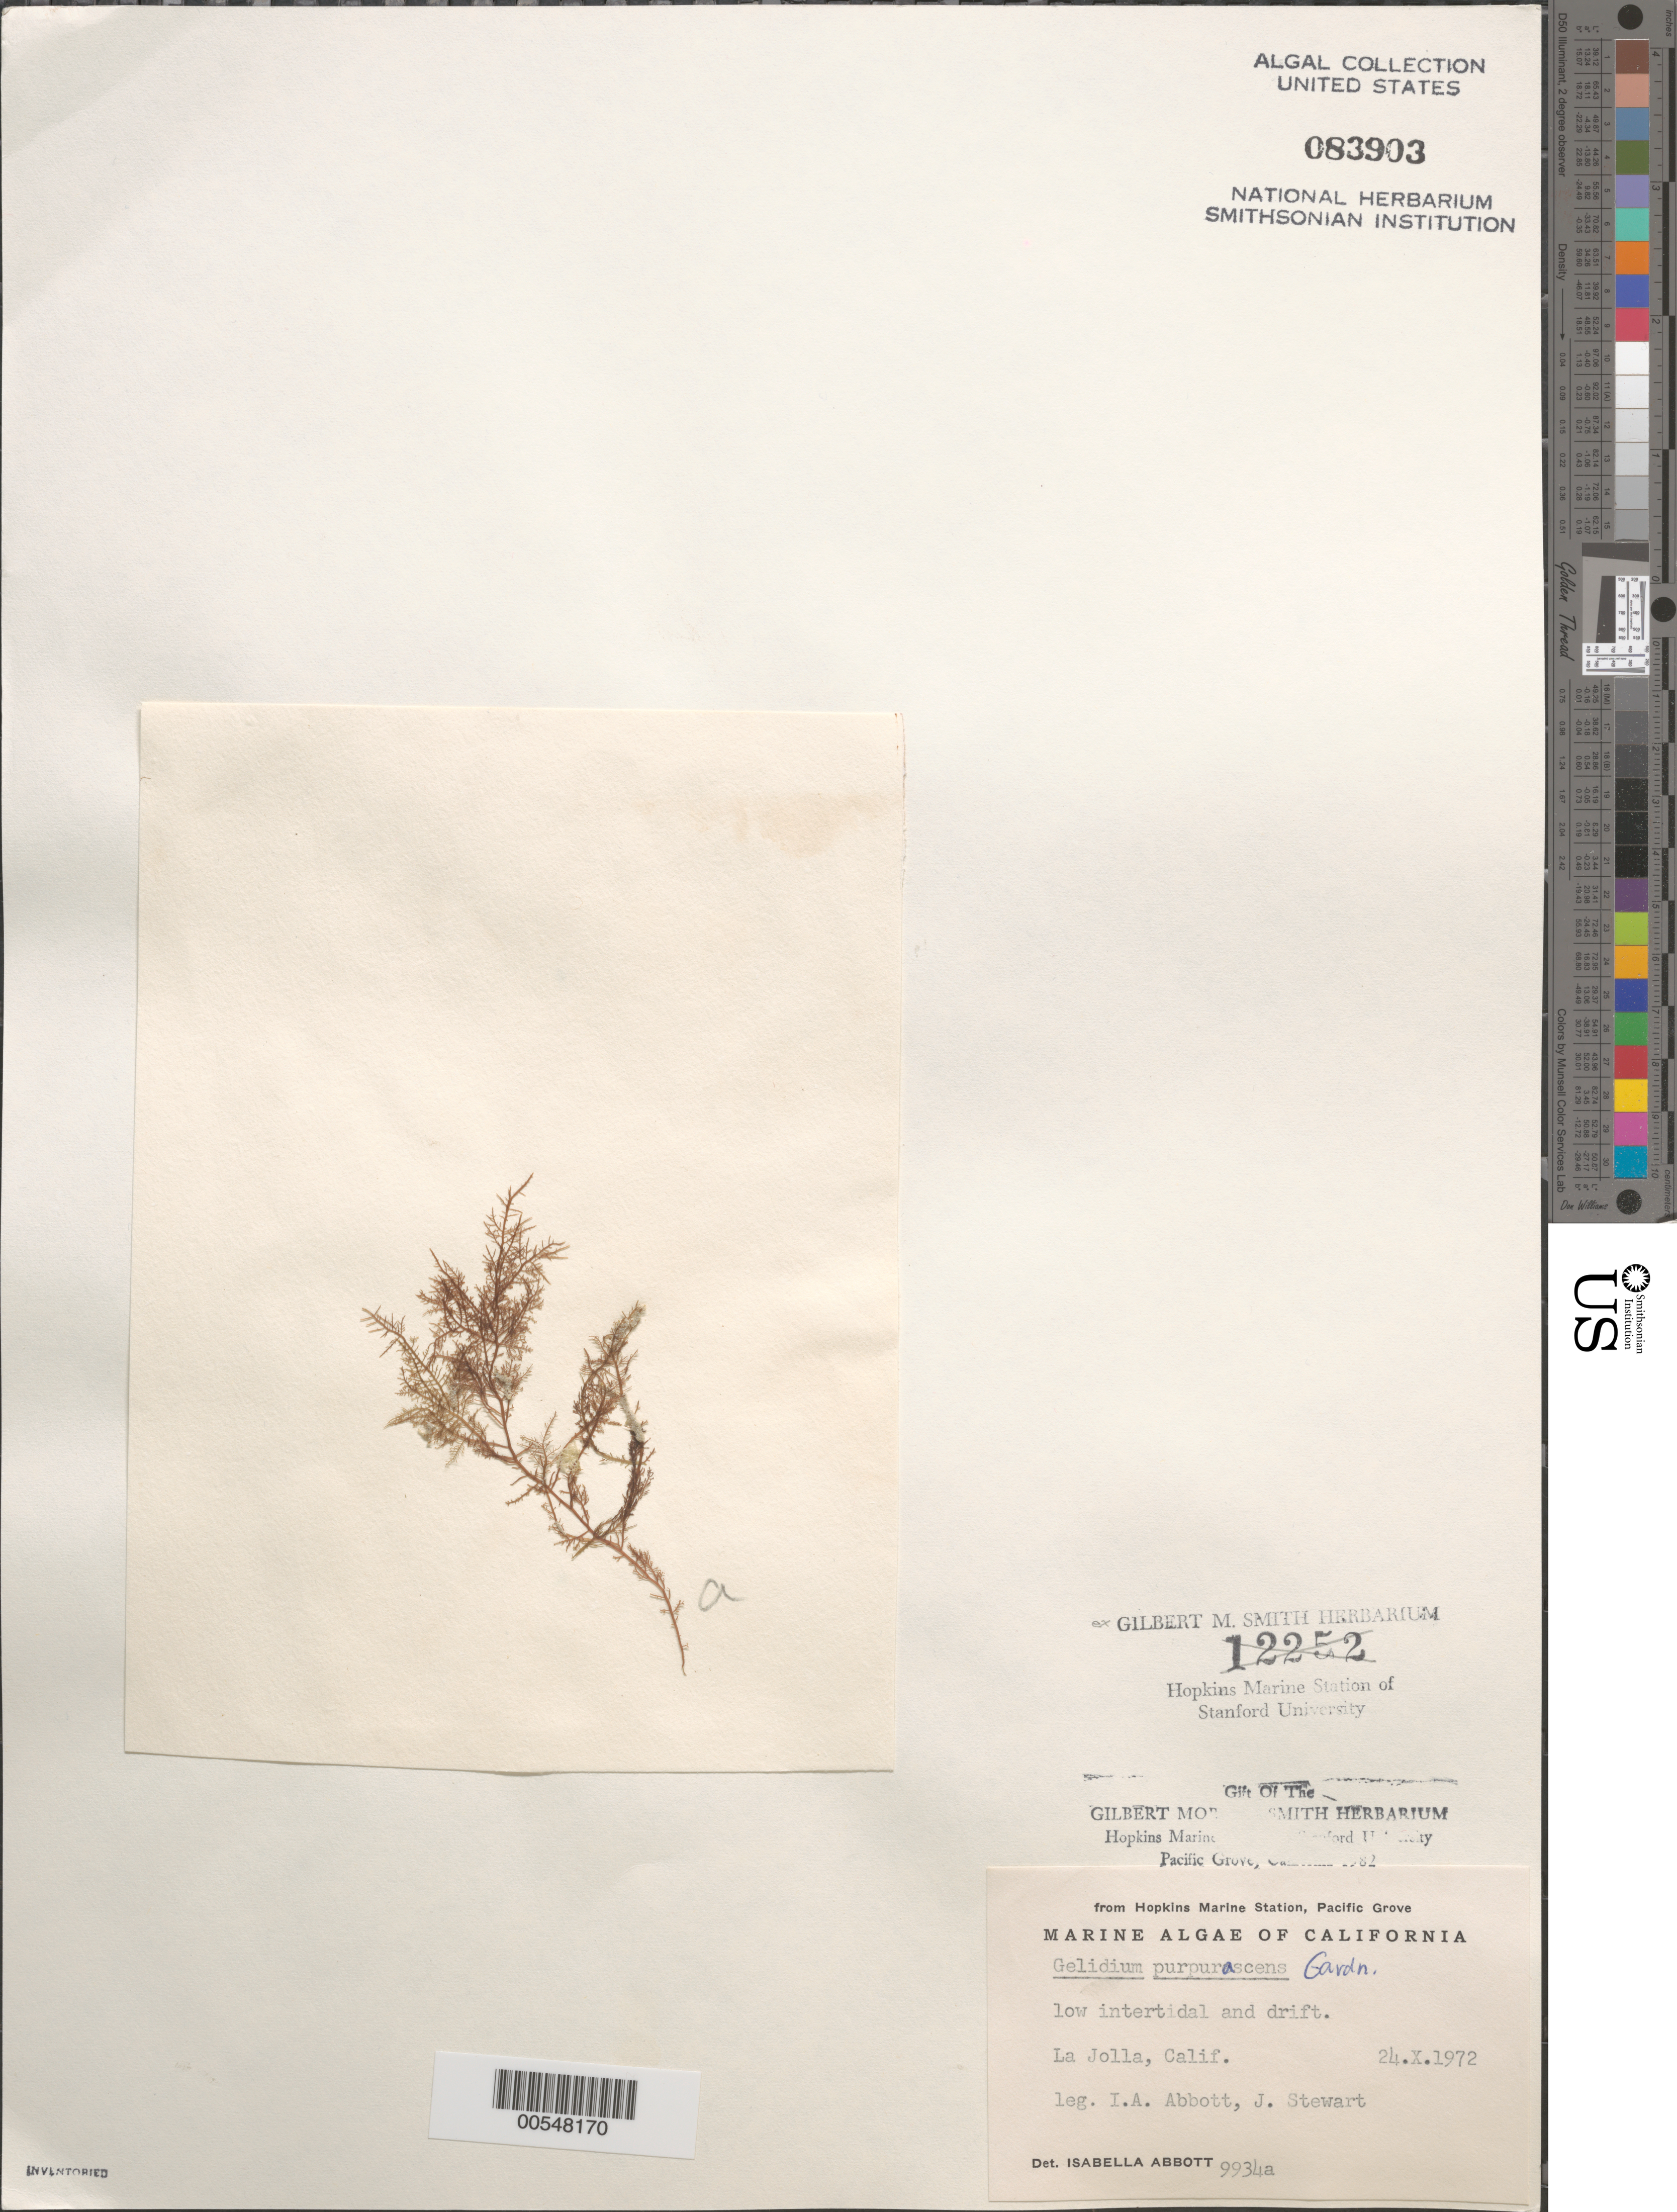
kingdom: Plantae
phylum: Rhodophyta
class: Florideophyceae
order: Gelidiales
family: Gelidiaceae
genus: Gelidium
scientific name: Gelidium purpurascens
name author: N.L. Gardner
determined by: Abbott, Isabella A.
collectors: I. A. Abbott & J. Stewart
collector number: IAA 9934a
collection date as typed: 24 Oct 1972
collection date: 1972-10-24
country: United States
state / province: California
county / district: San Diego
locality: La Jolla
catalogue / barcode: US 83903